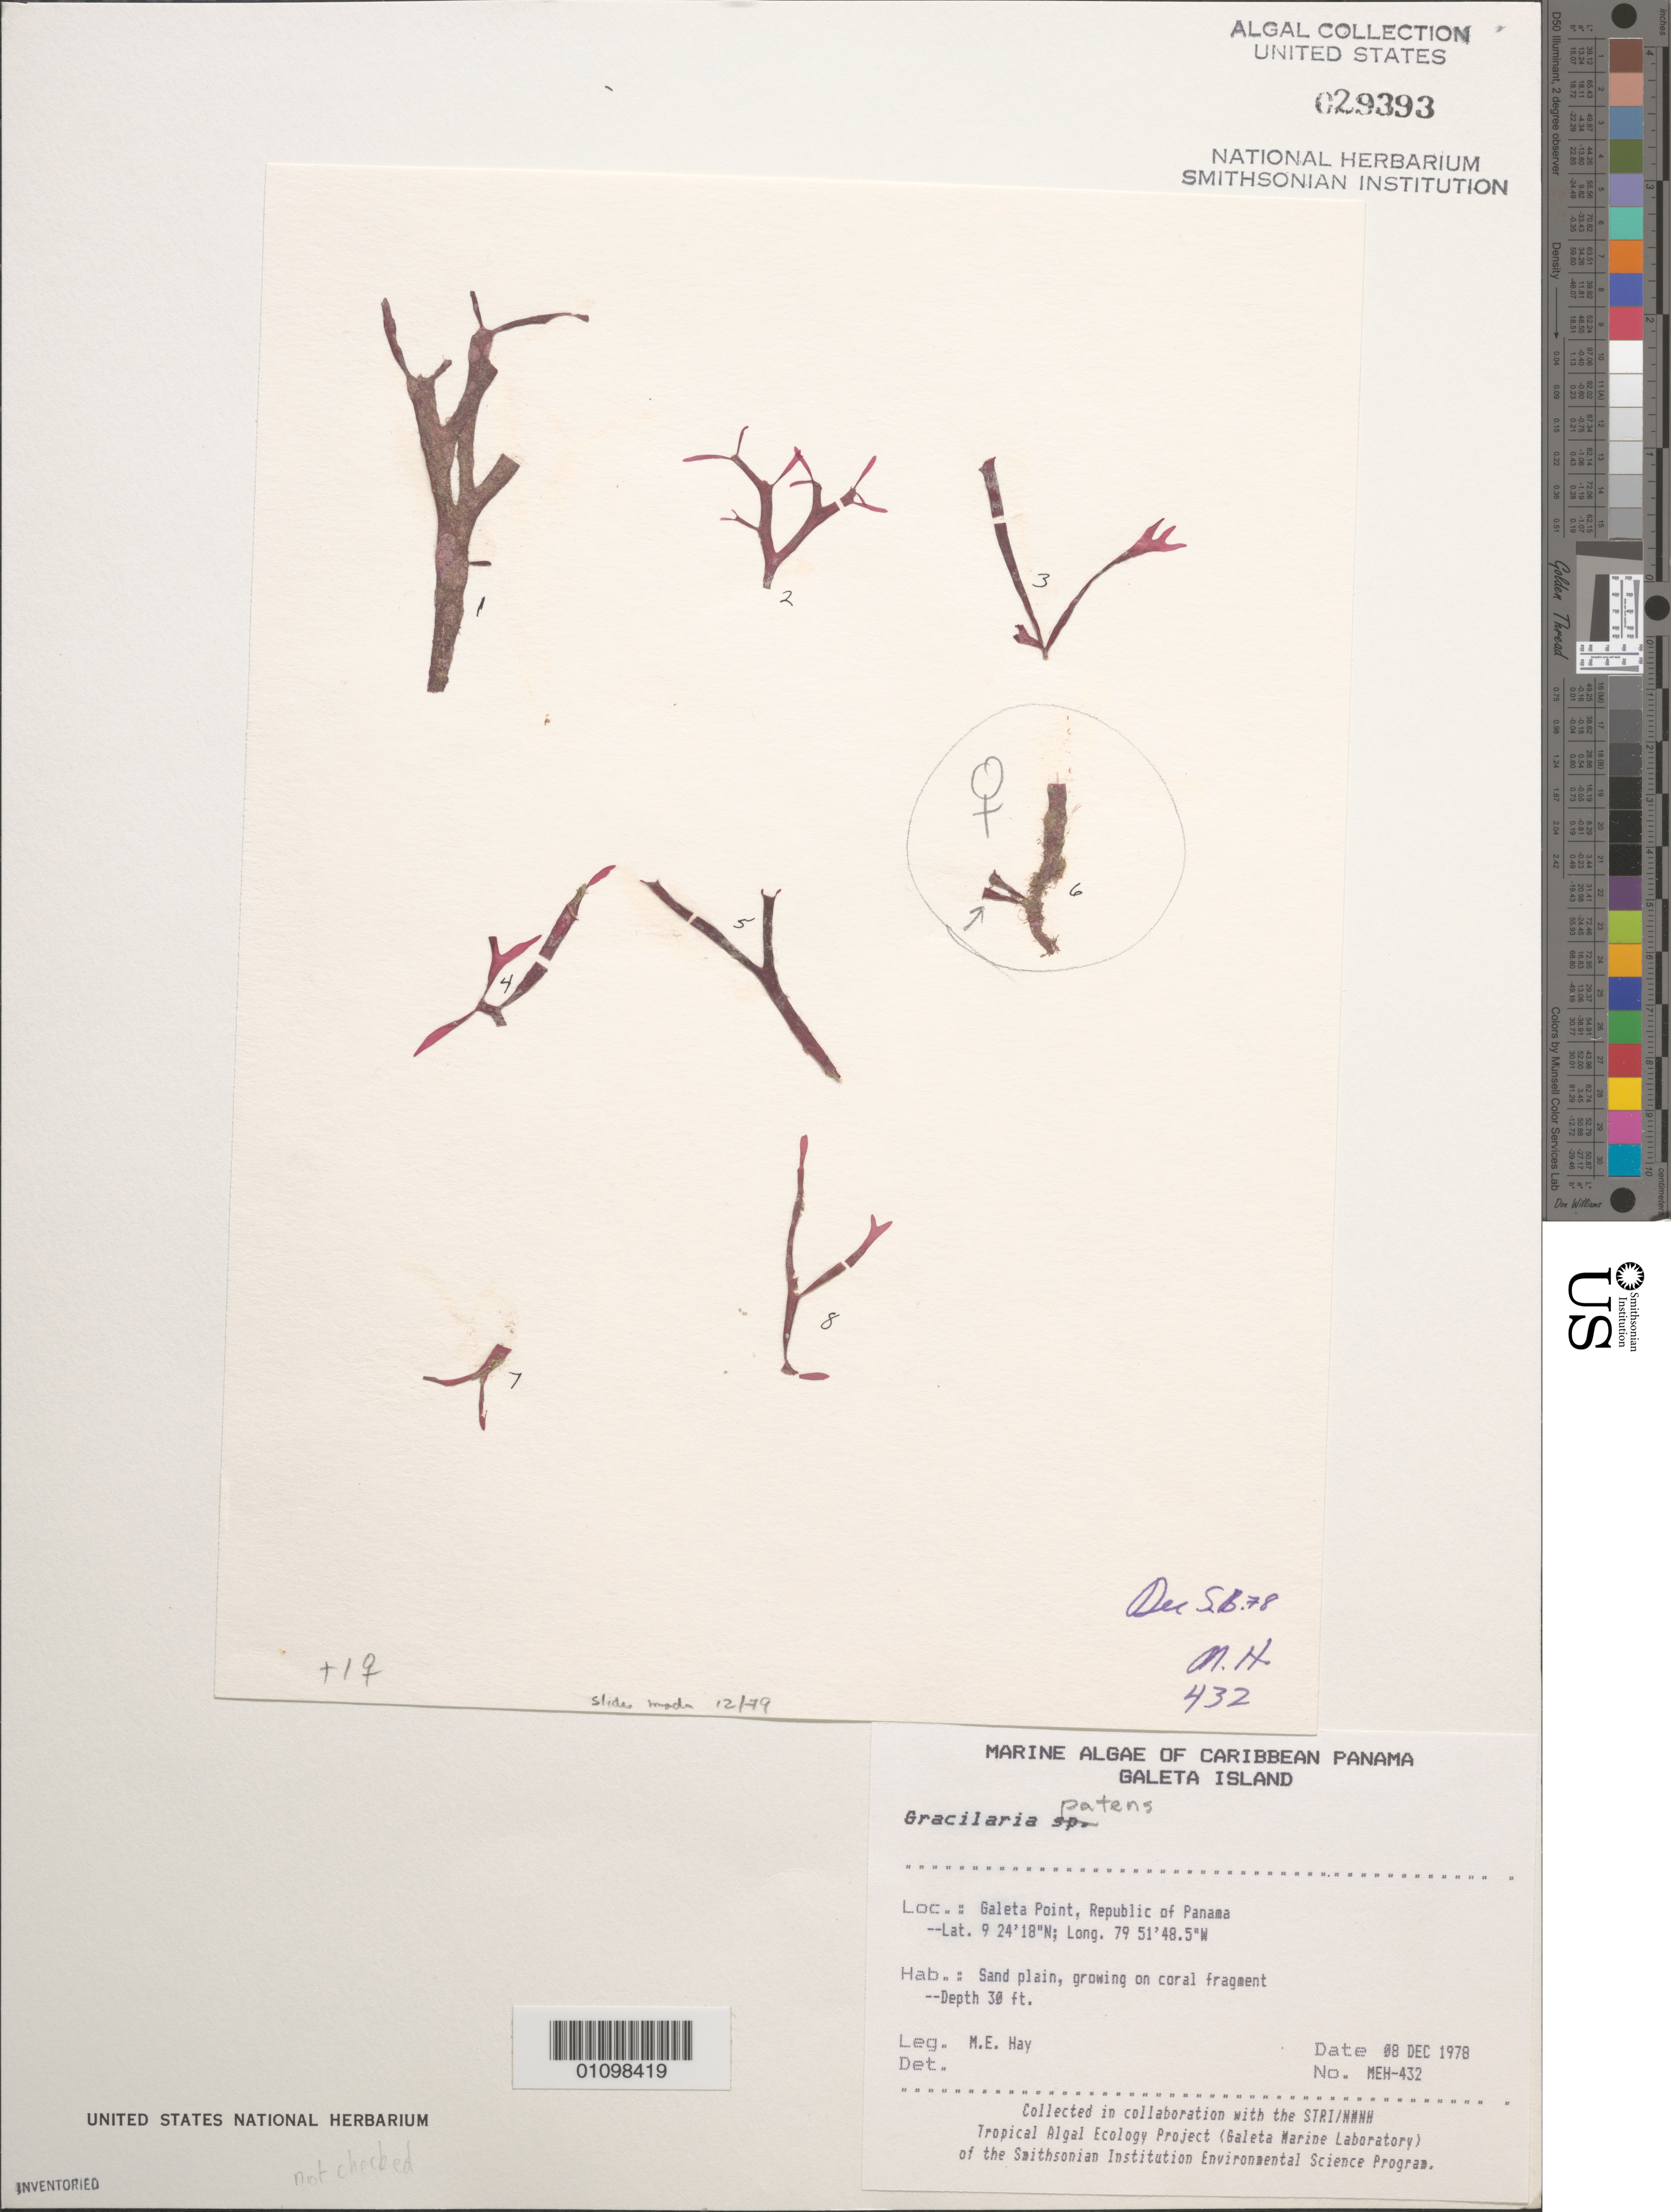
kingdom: Plantae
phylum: Rhodophyta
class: Florideophyceae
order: Gracilariales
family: Gracilariaceae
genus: Gracilaria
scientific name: Gracilaria patens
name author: P. Crouan & H. Crouan in Schramm & Maze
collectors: M. E. Hay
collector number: MEH-432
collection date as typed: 08 Dec 1978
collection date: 1978-12-08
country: Panama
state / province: Colón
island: Galeta Island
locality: Galeta Point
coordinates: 9 24' 18" N, 79 51' 48.5" W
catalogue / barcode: US 29393